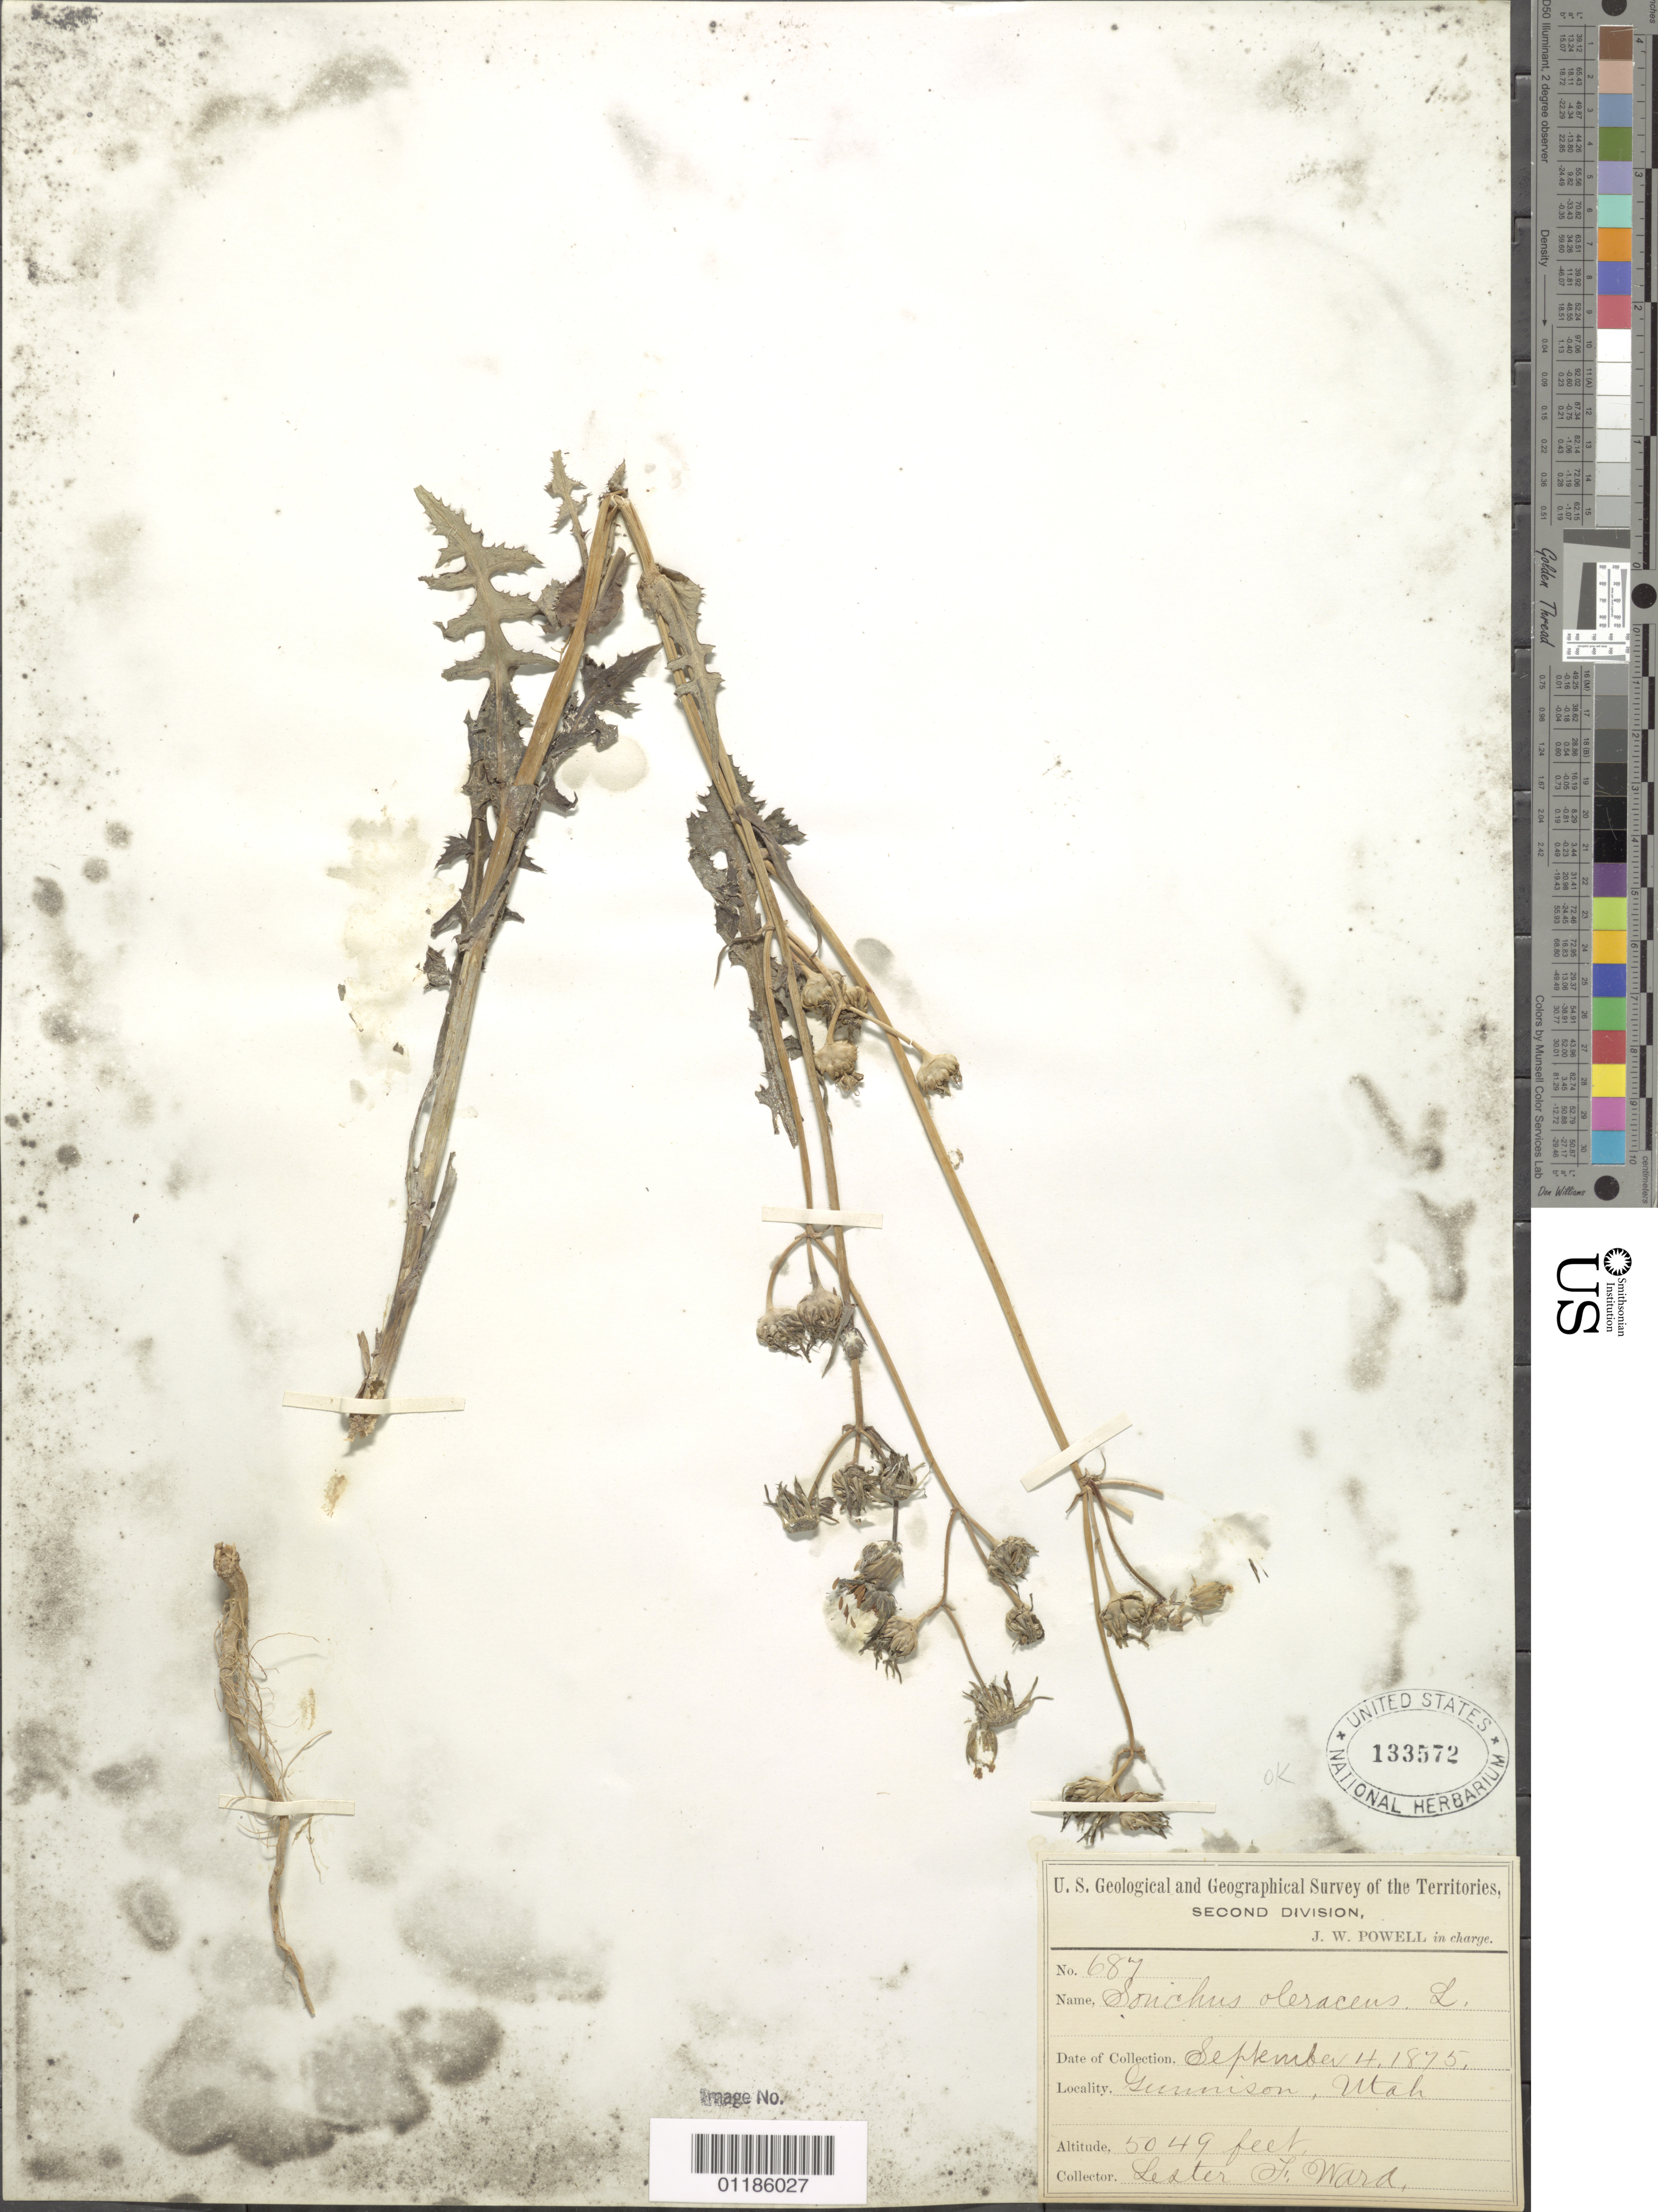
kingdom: Plantae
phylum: Tracheophyta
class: Magnoliopsida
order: Asterales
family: Asteraceae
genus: Sonchus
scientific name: Sonchus oleraceus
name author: L.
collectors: L. F. Ward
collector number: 687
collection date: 1875-09-04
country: United States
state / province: Utah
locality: Gunnison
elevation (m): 1539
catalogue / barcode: US 133572